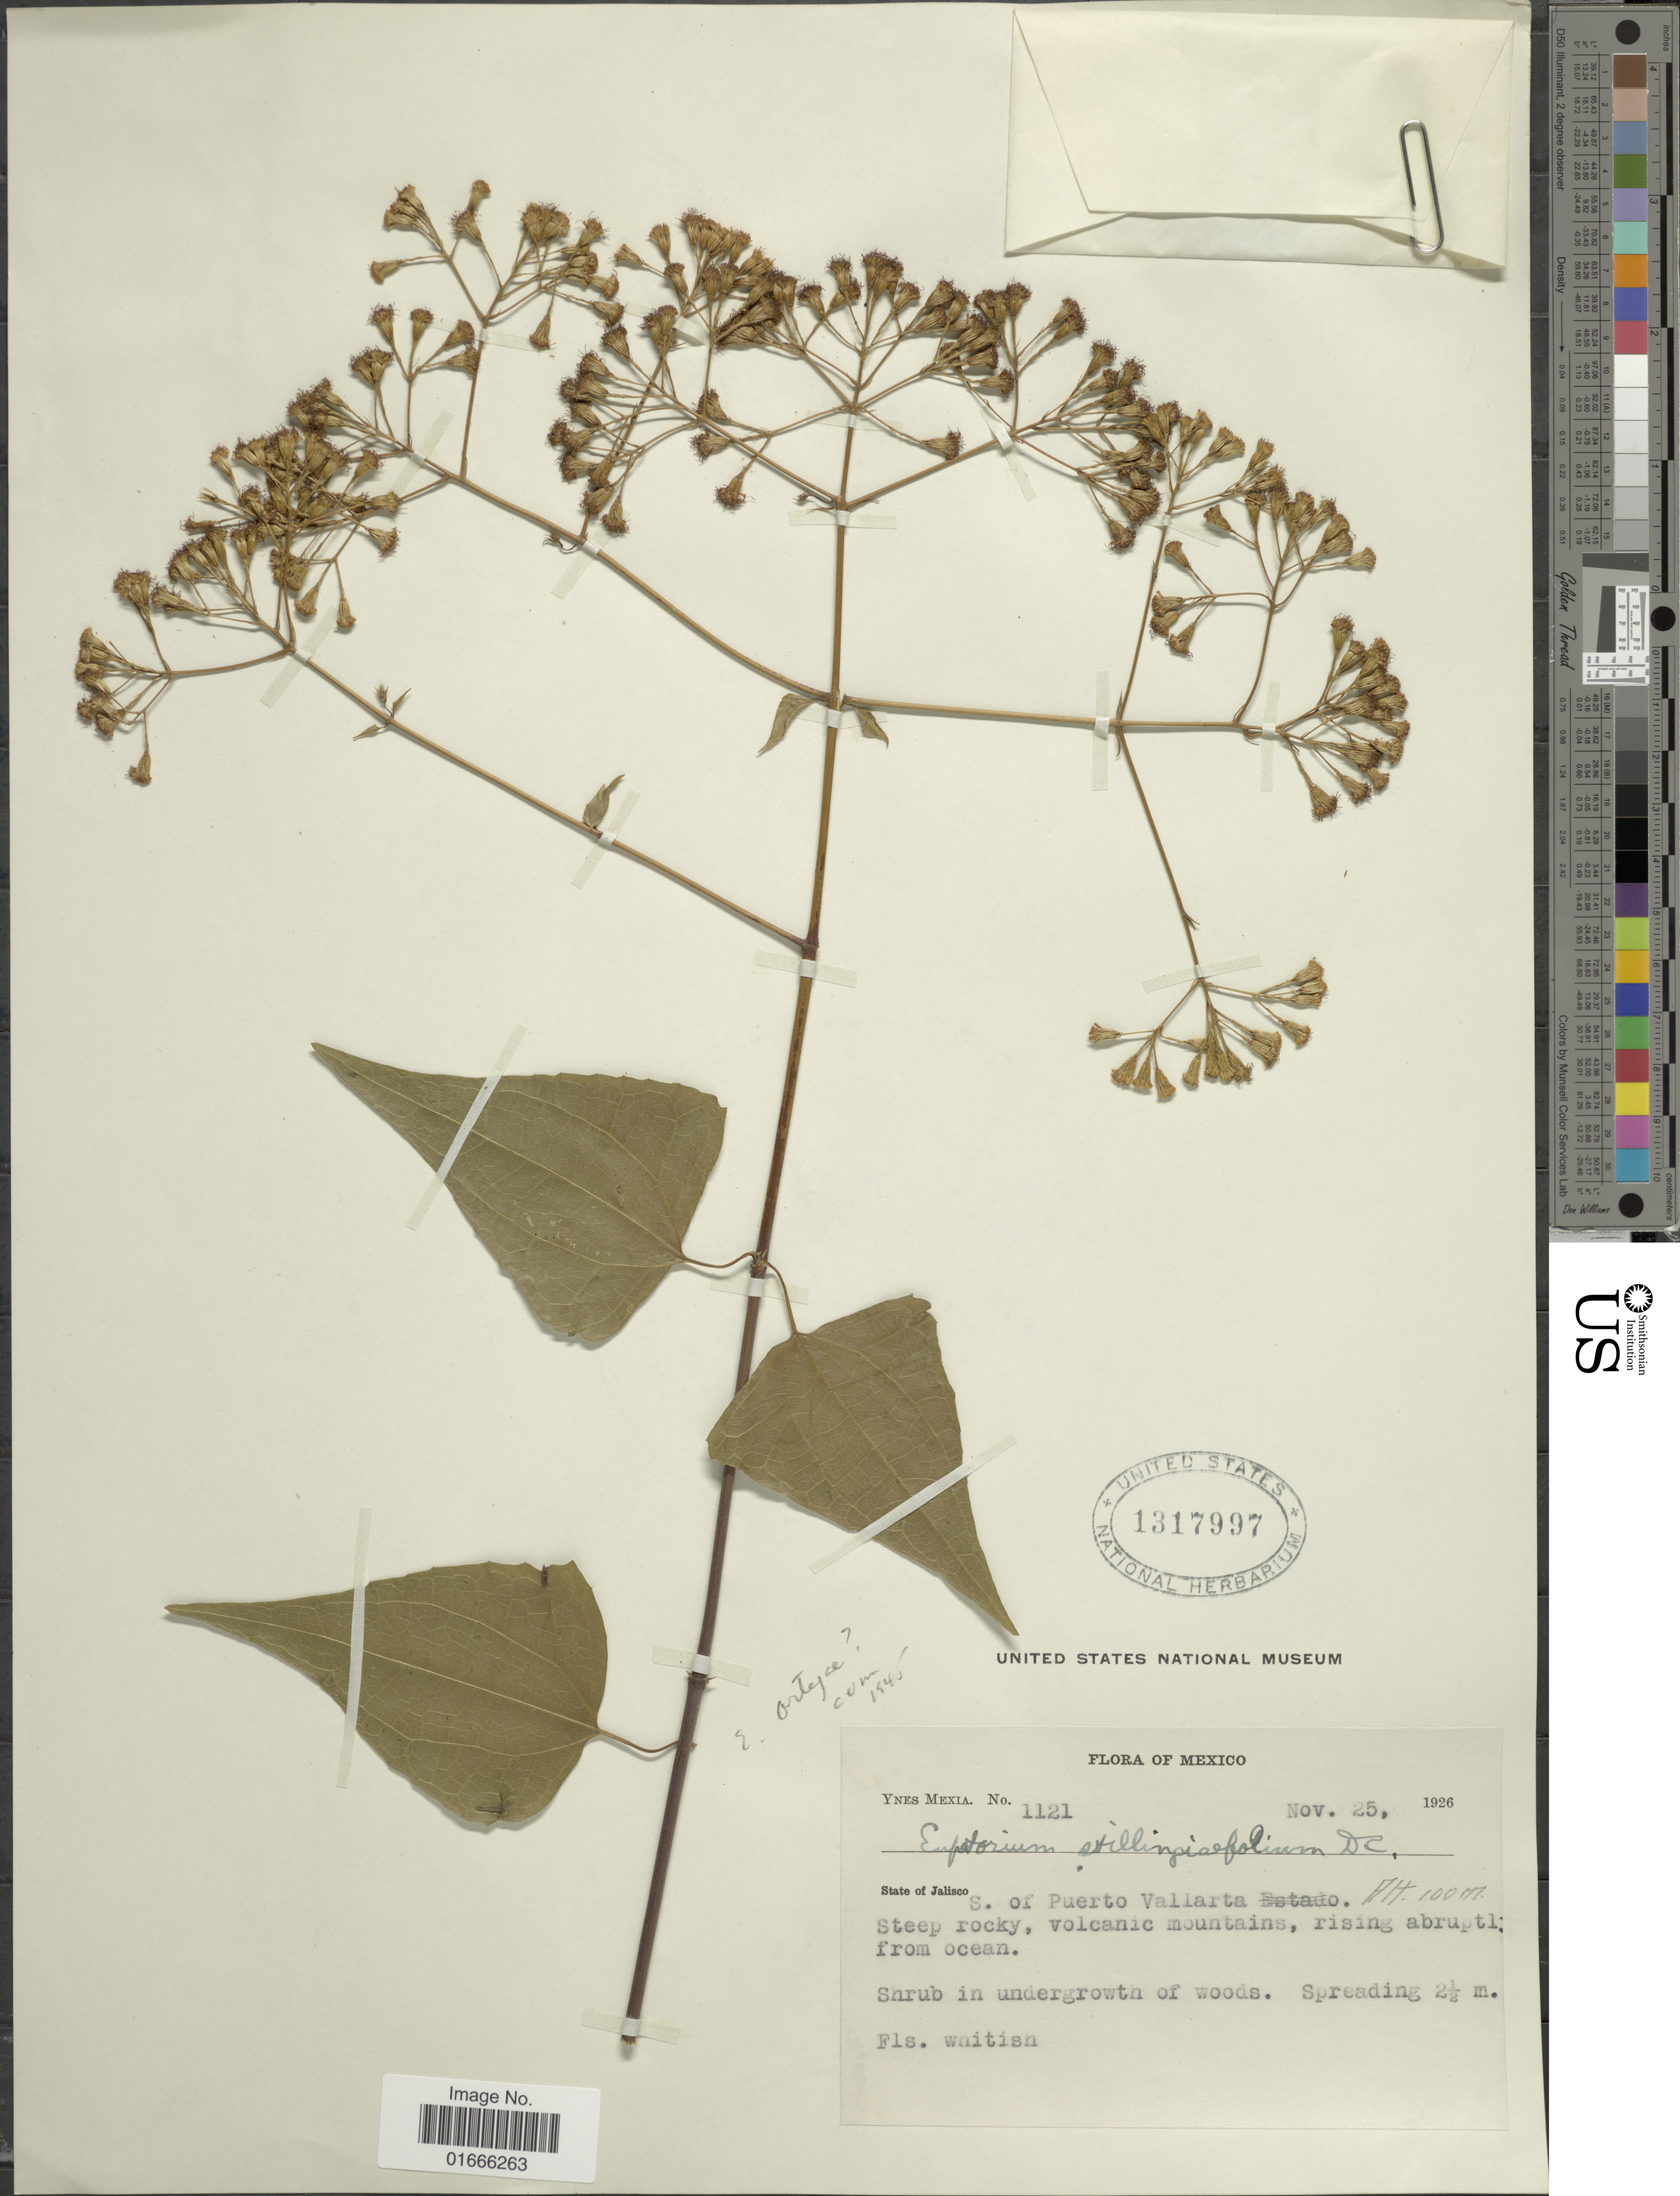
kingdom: Plantae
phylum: Tracheophyta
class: Magnoliopsida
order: Asterales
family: Asteraceae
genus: Chromolaena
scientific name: Chromolaena ortegae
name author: (B.L. Rob.) R.M. King & H. Rob.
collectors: Y. Mexia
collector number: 1121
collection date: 1926-11-25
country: Mexico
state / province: Jalisco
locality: S of Puerto Vallarta, steep rocky, volcanic mountains, rising abruptl from ocean.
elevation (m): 100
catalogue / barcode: US 1317997